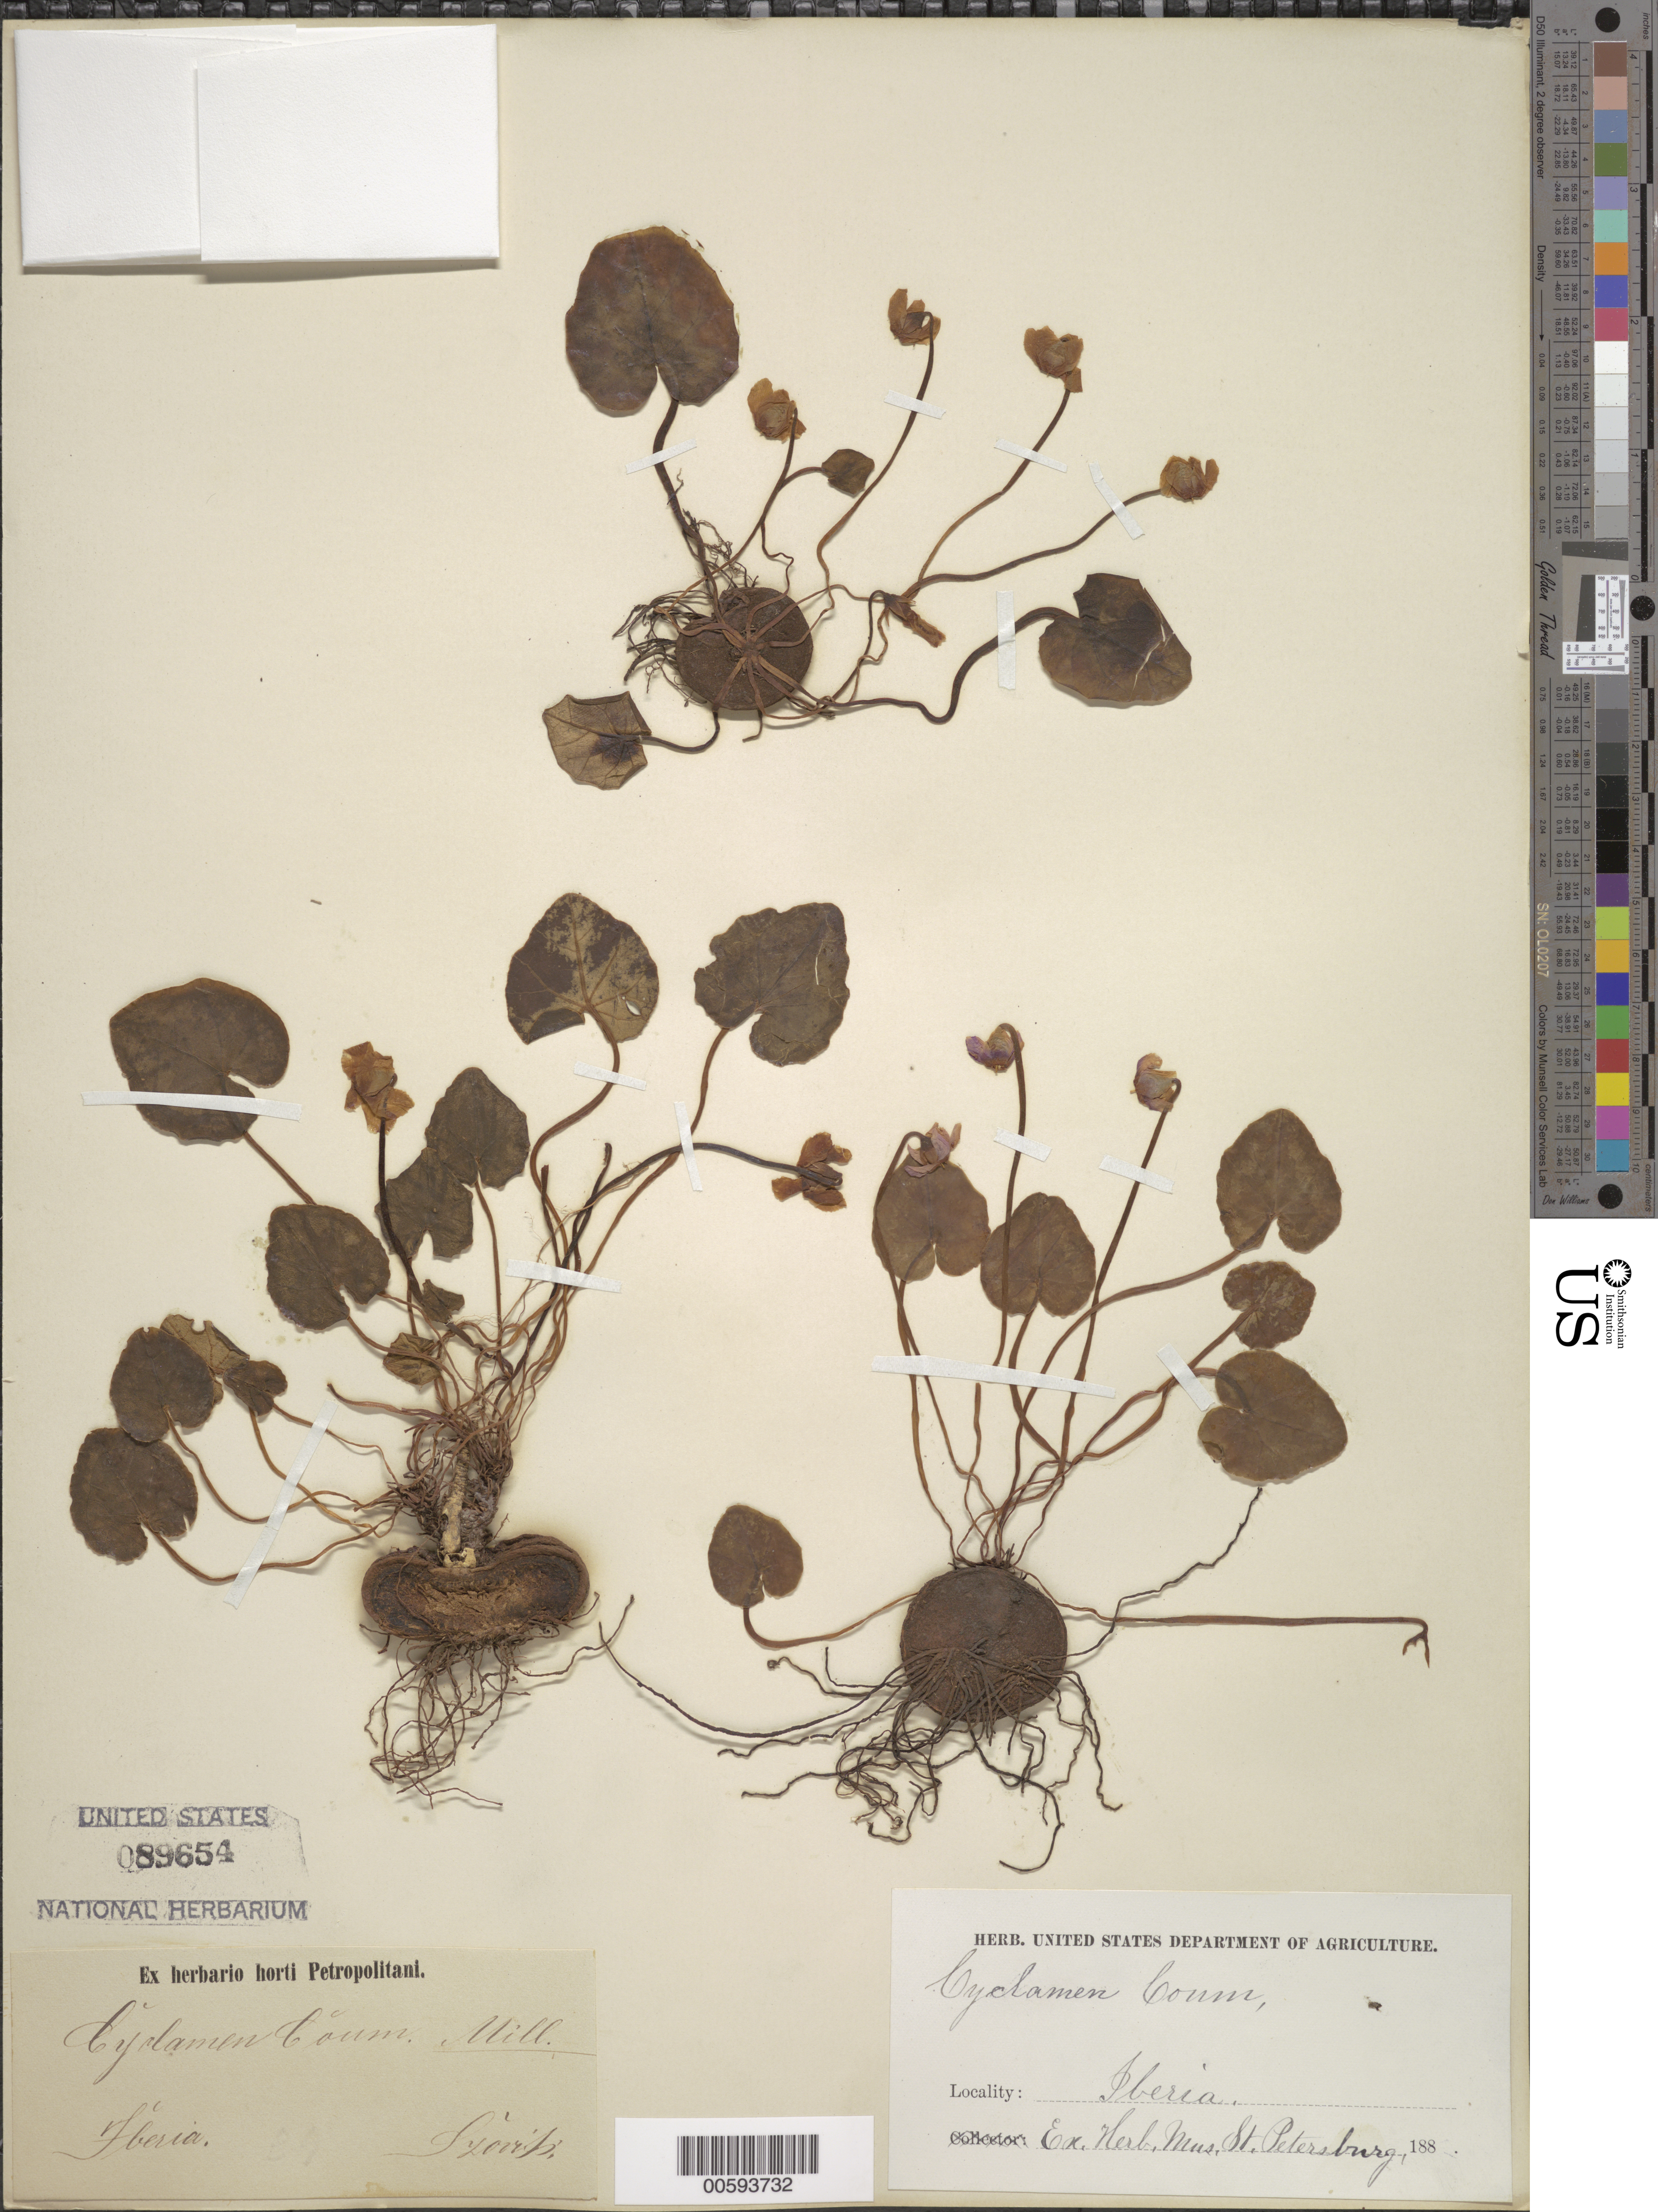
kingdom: Plantae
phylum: Tracheophyta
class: Magnoliopsida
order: Ericales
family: Primulaceae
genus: Cyclamen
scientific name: Cyclamen coum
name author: Mill.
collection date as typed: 188-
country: Russian Federation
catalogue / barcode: US 89654